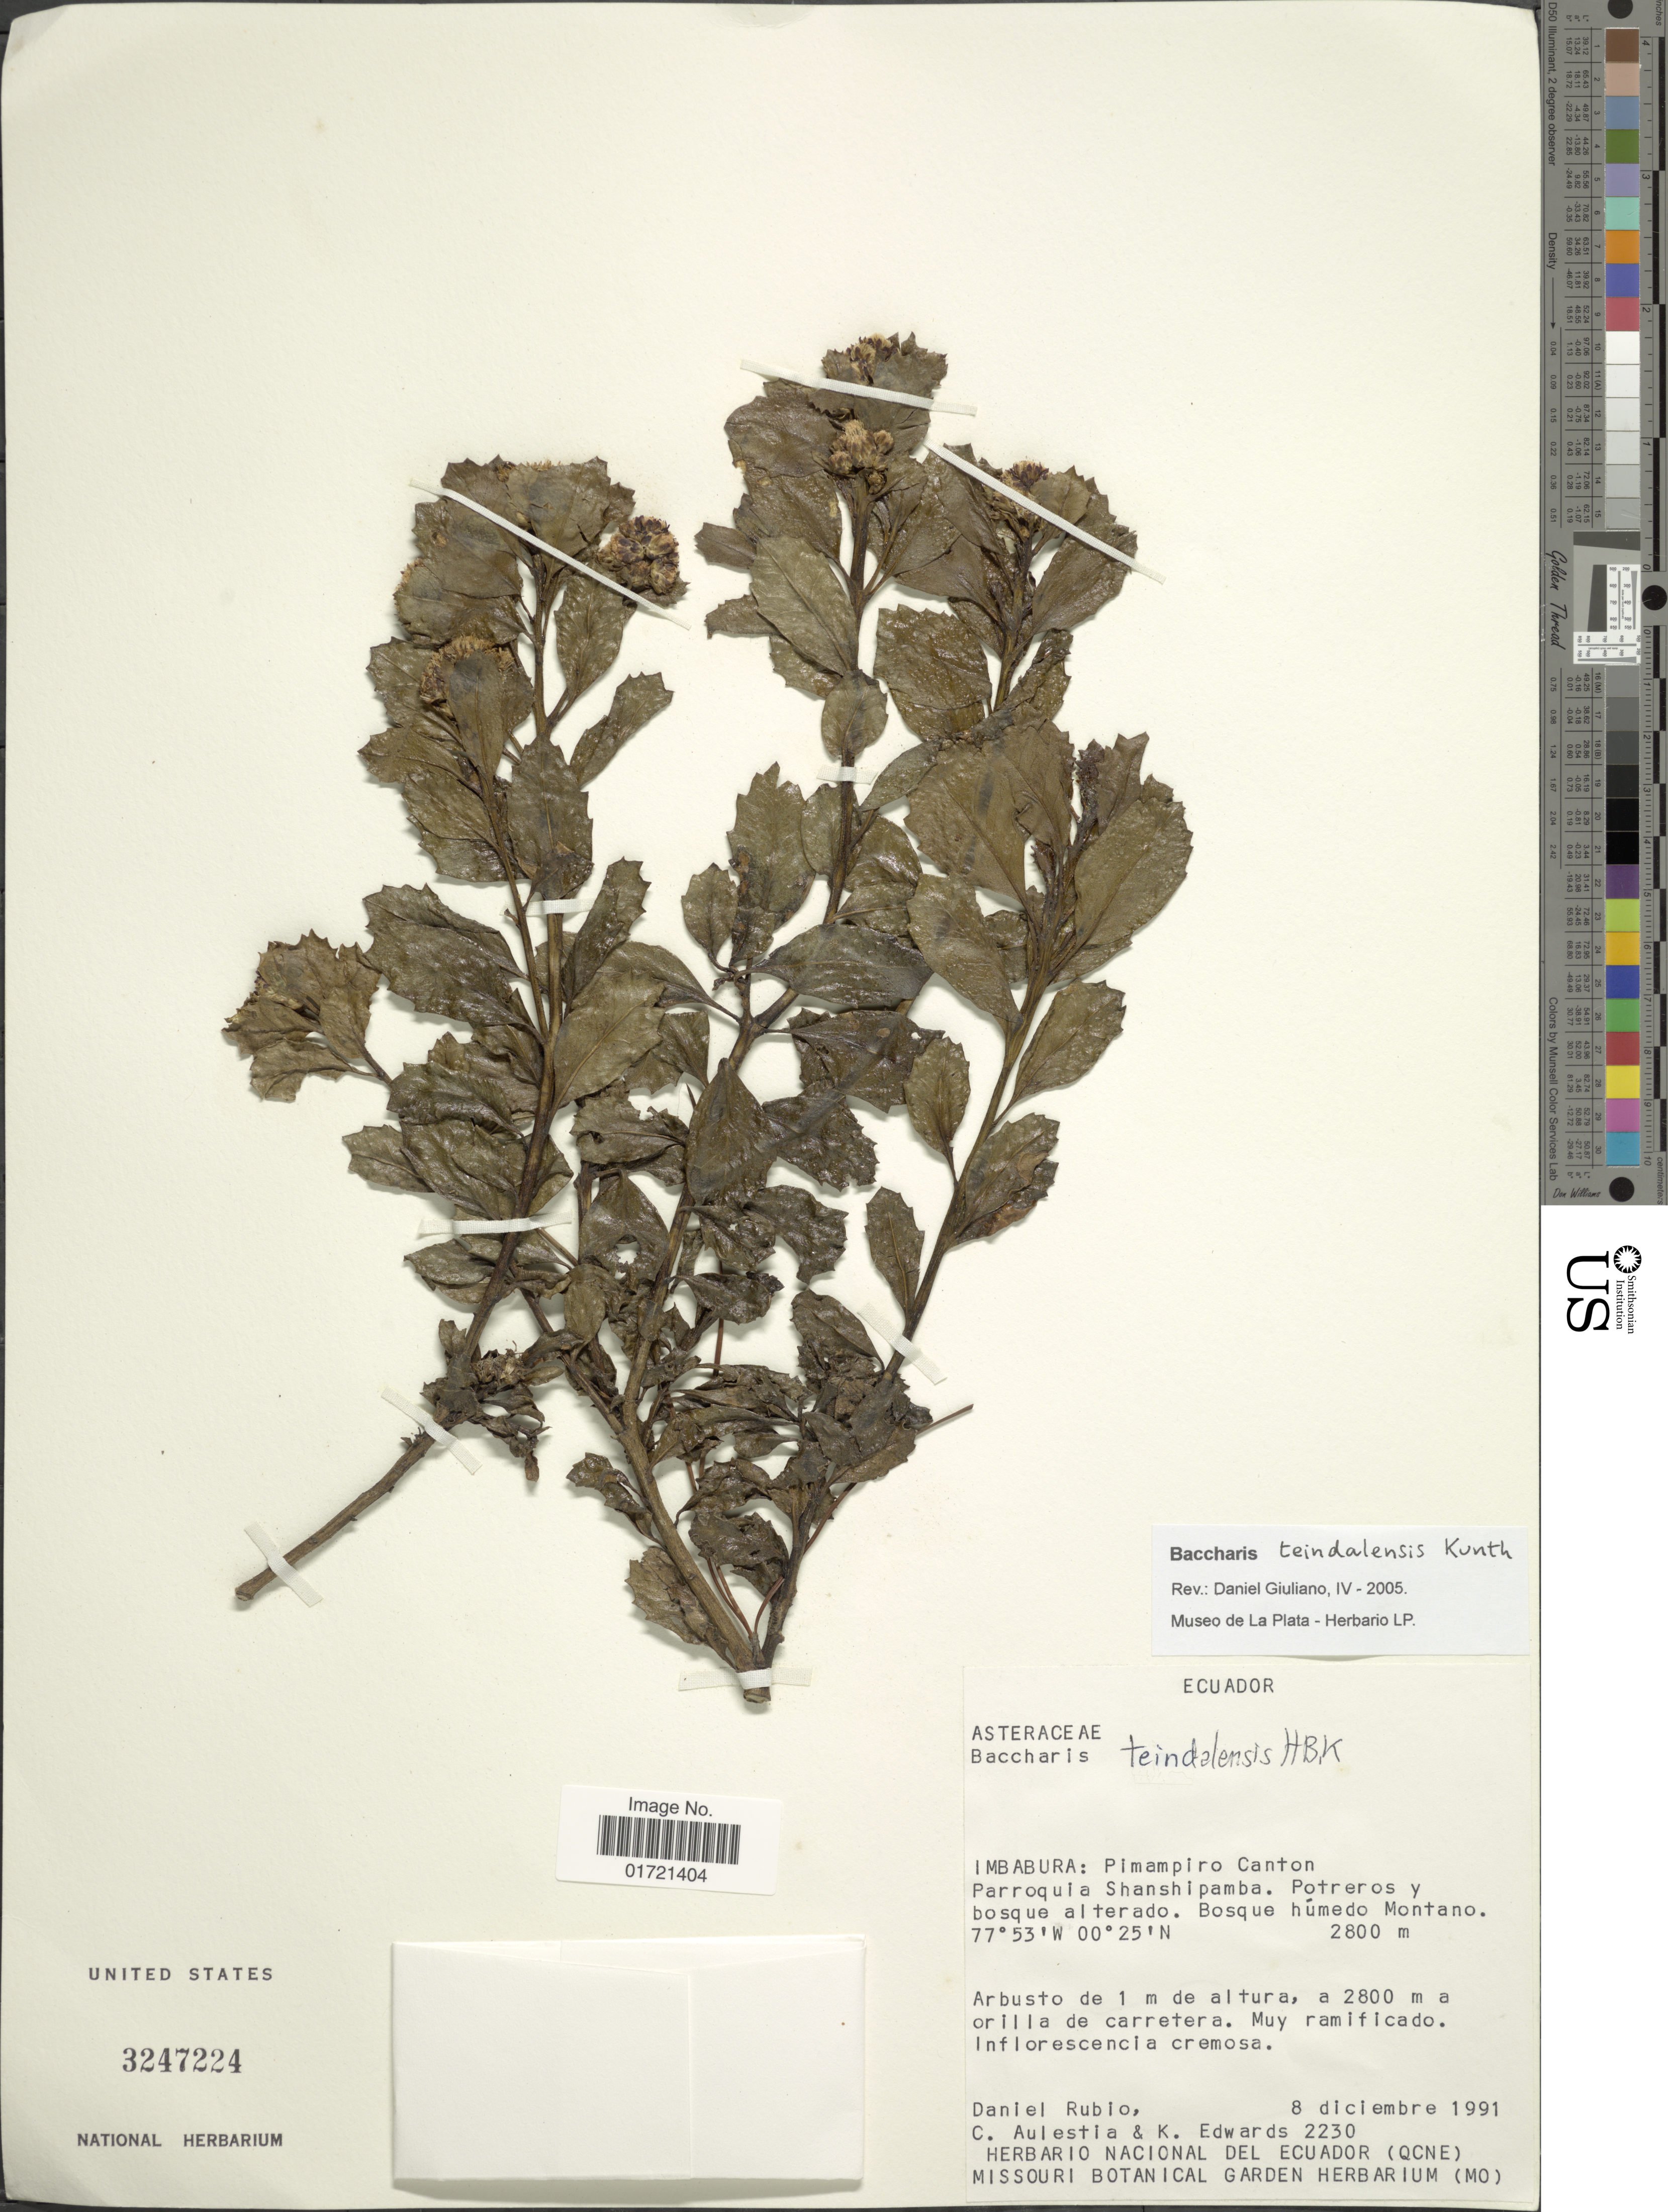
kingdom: Plantae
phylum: Tracheophyta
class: Magnoliopsida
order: Asterales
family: Asteraceae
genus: Baccharis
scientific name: Baccharis teindalensis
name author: Kunth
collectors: D. Rubio, C. Aulestia & K. S. Edwards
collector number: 2230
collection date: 1991-12-08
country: Ecuador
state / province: Imbabura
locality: Pimampiro Canton. Parroquia Shanshipamba. Potreros y bosque alterado. Bosque húmedo Montano.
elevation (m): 2800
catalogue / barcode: US 3247224